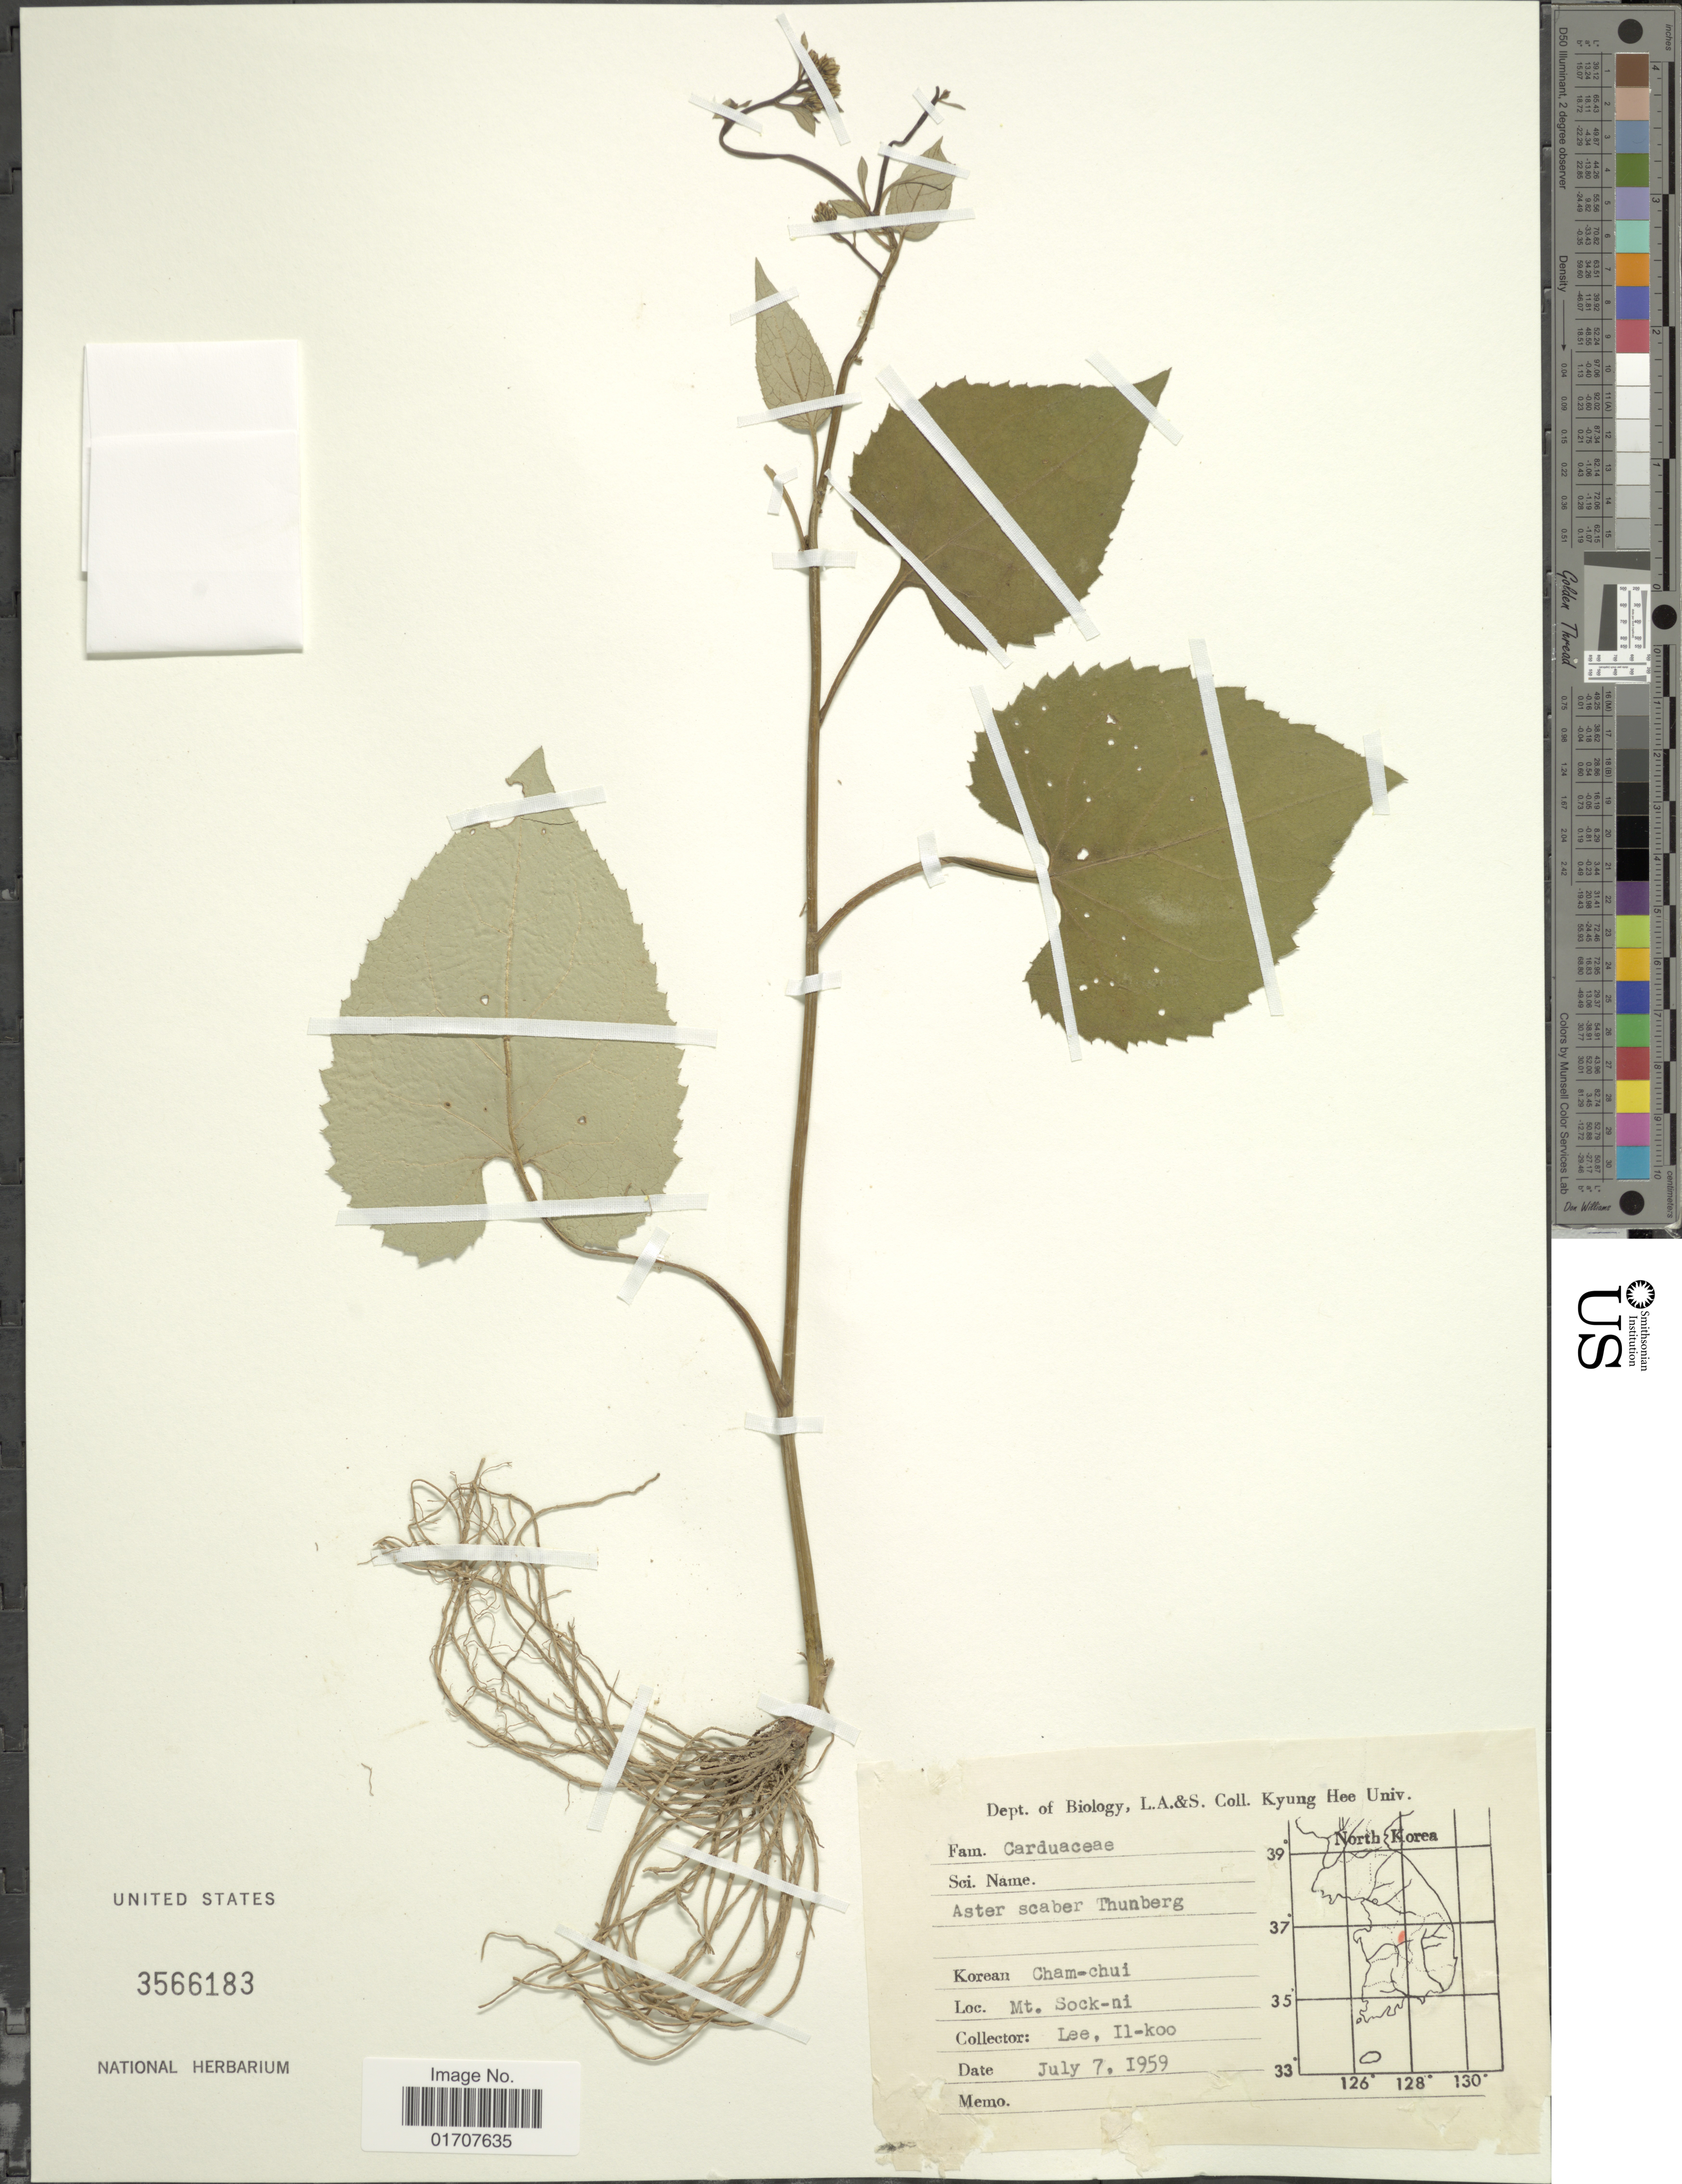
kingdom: Plantae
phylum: Tracheophyta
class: Magnoliopsida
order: Asterales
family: Asteraceae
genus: Doellingeria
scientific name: Doellingeria scaber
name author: (Thunb.) Nees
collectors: I. Lee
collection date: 1959-07-07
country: South Korea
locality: Mt. Sock-ni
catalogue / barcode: US 3566183